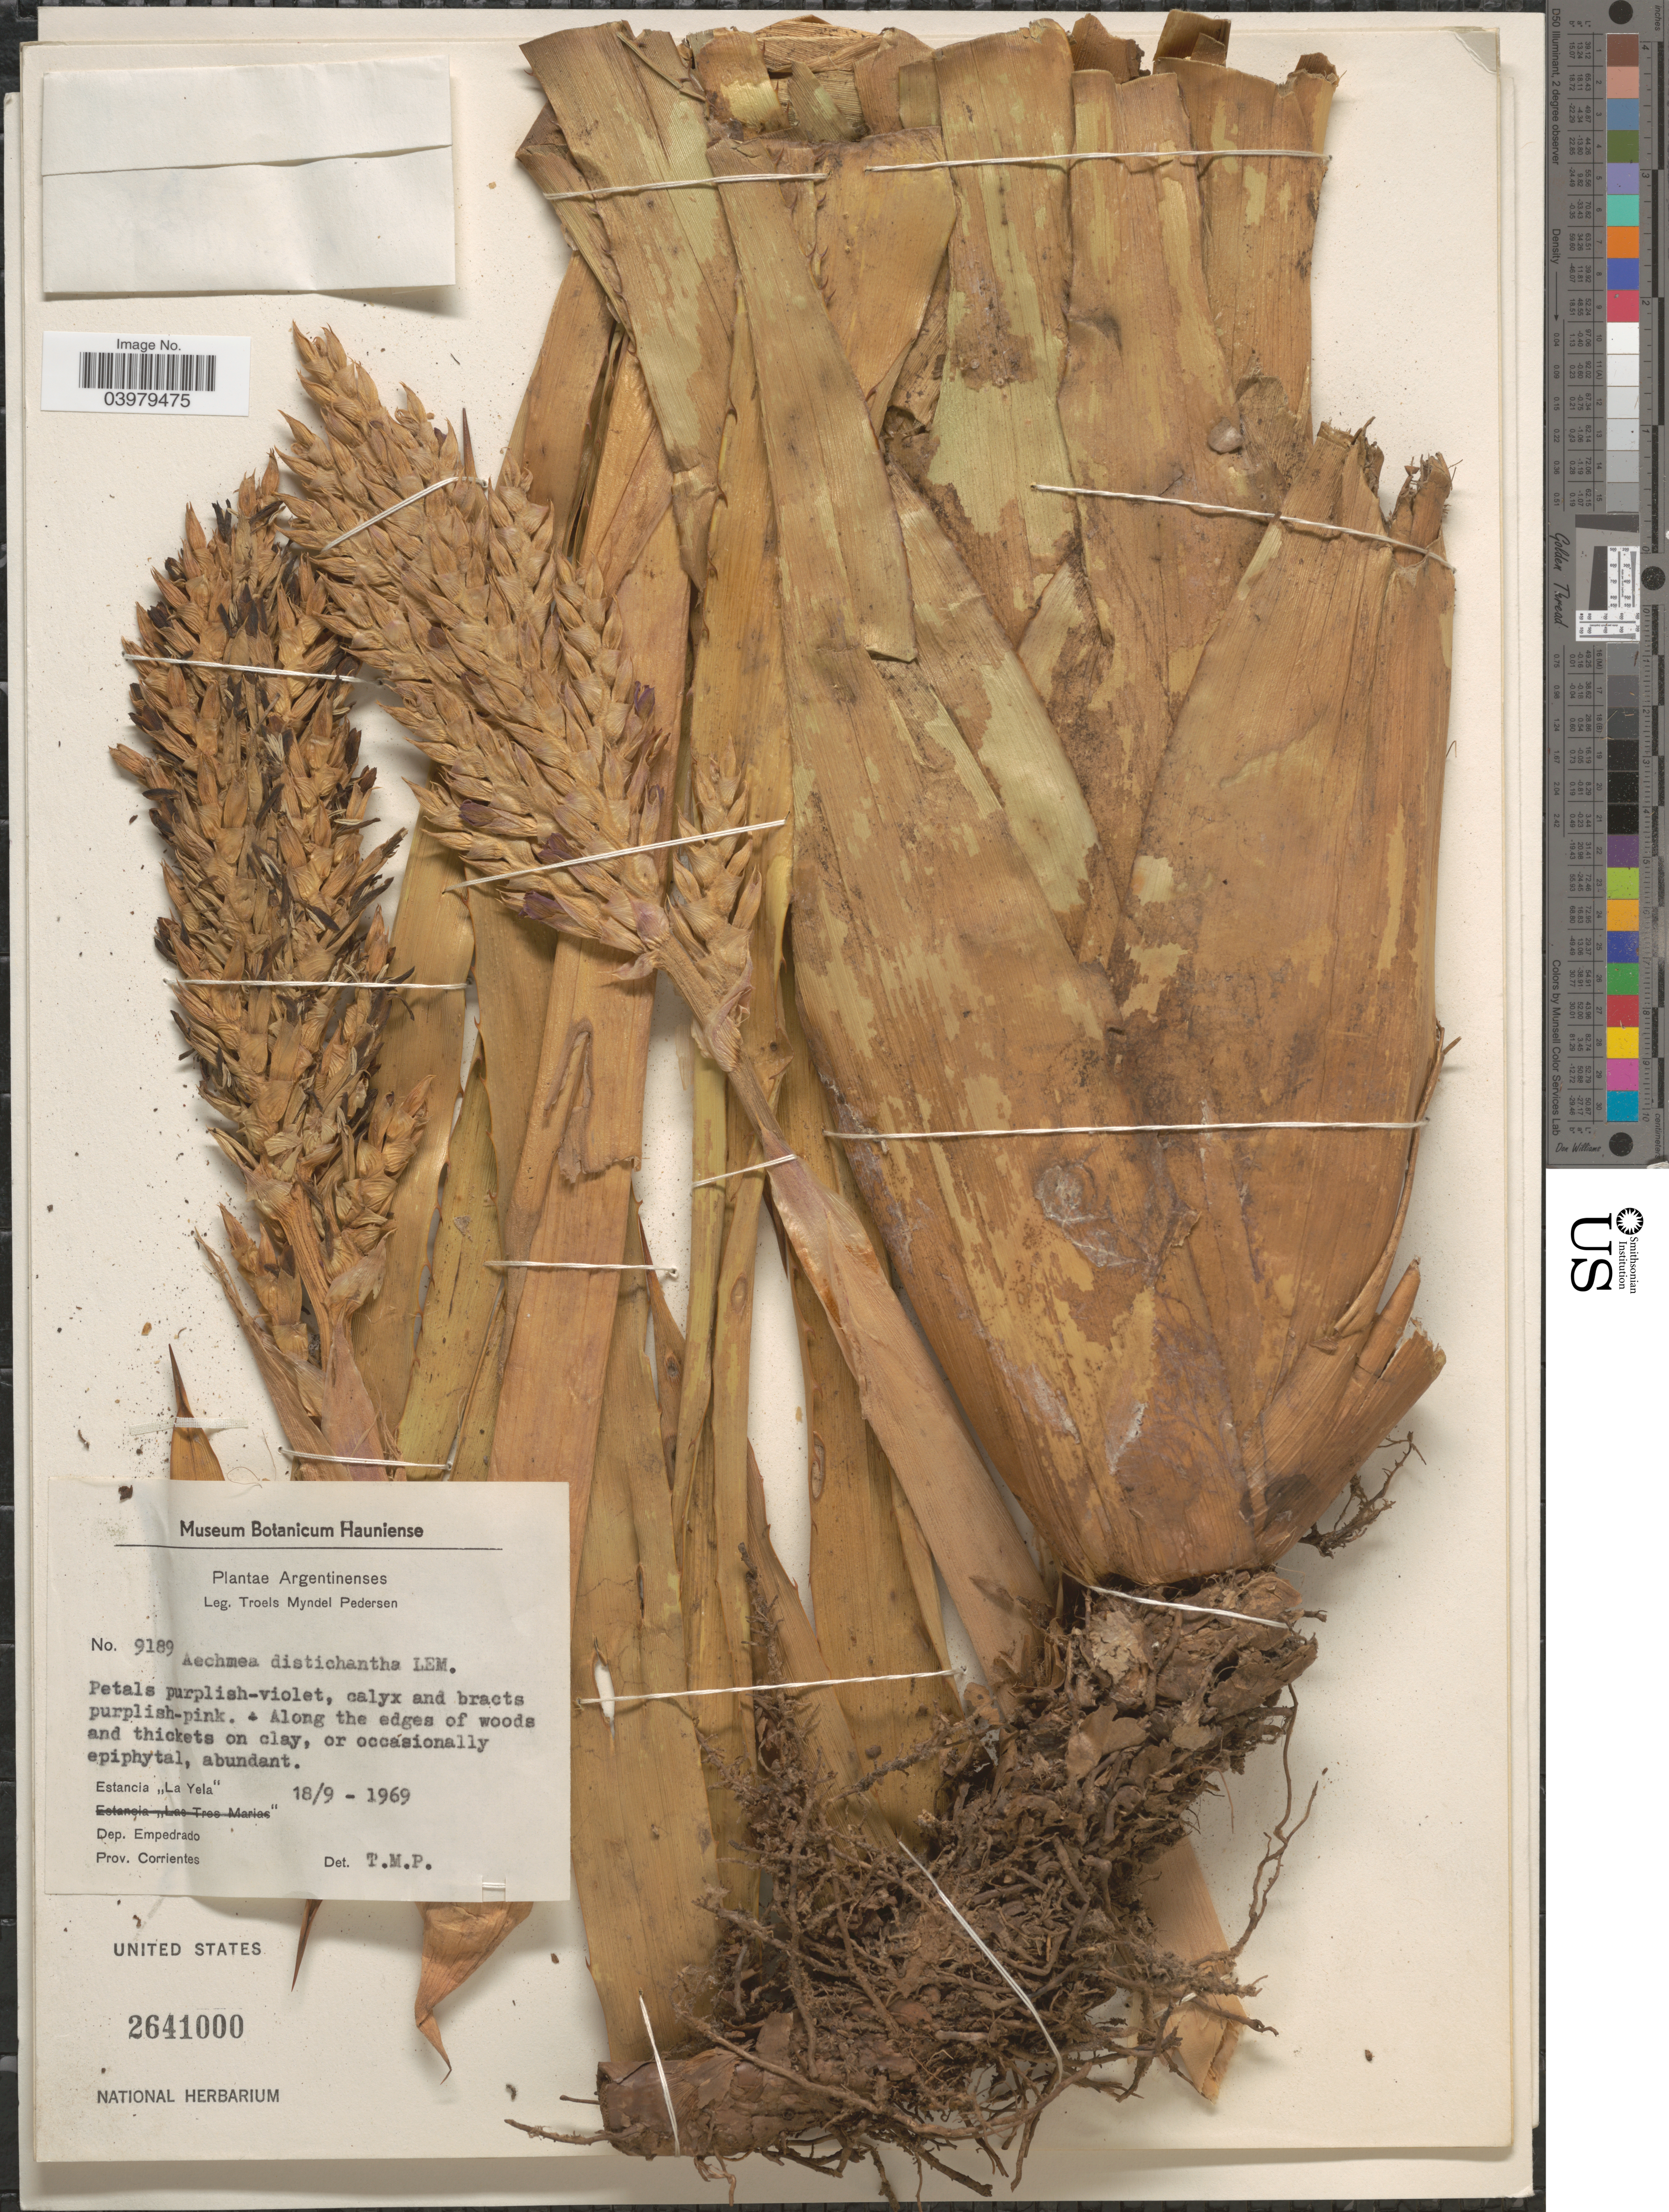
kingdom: Plantae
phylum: Tracheophyta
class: Liliopsida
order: Poales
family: Bromeliaceae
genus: Aechmea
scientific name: Aechmea distichantha var. schlumbergeri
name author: É. Morren ex Mez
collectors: T. Pederson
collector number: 9189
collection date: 1969-09-18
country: Argentina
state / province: Corrientes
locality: Estancia "La Yela". Dep. Empedrado.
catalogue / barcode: US 2641000